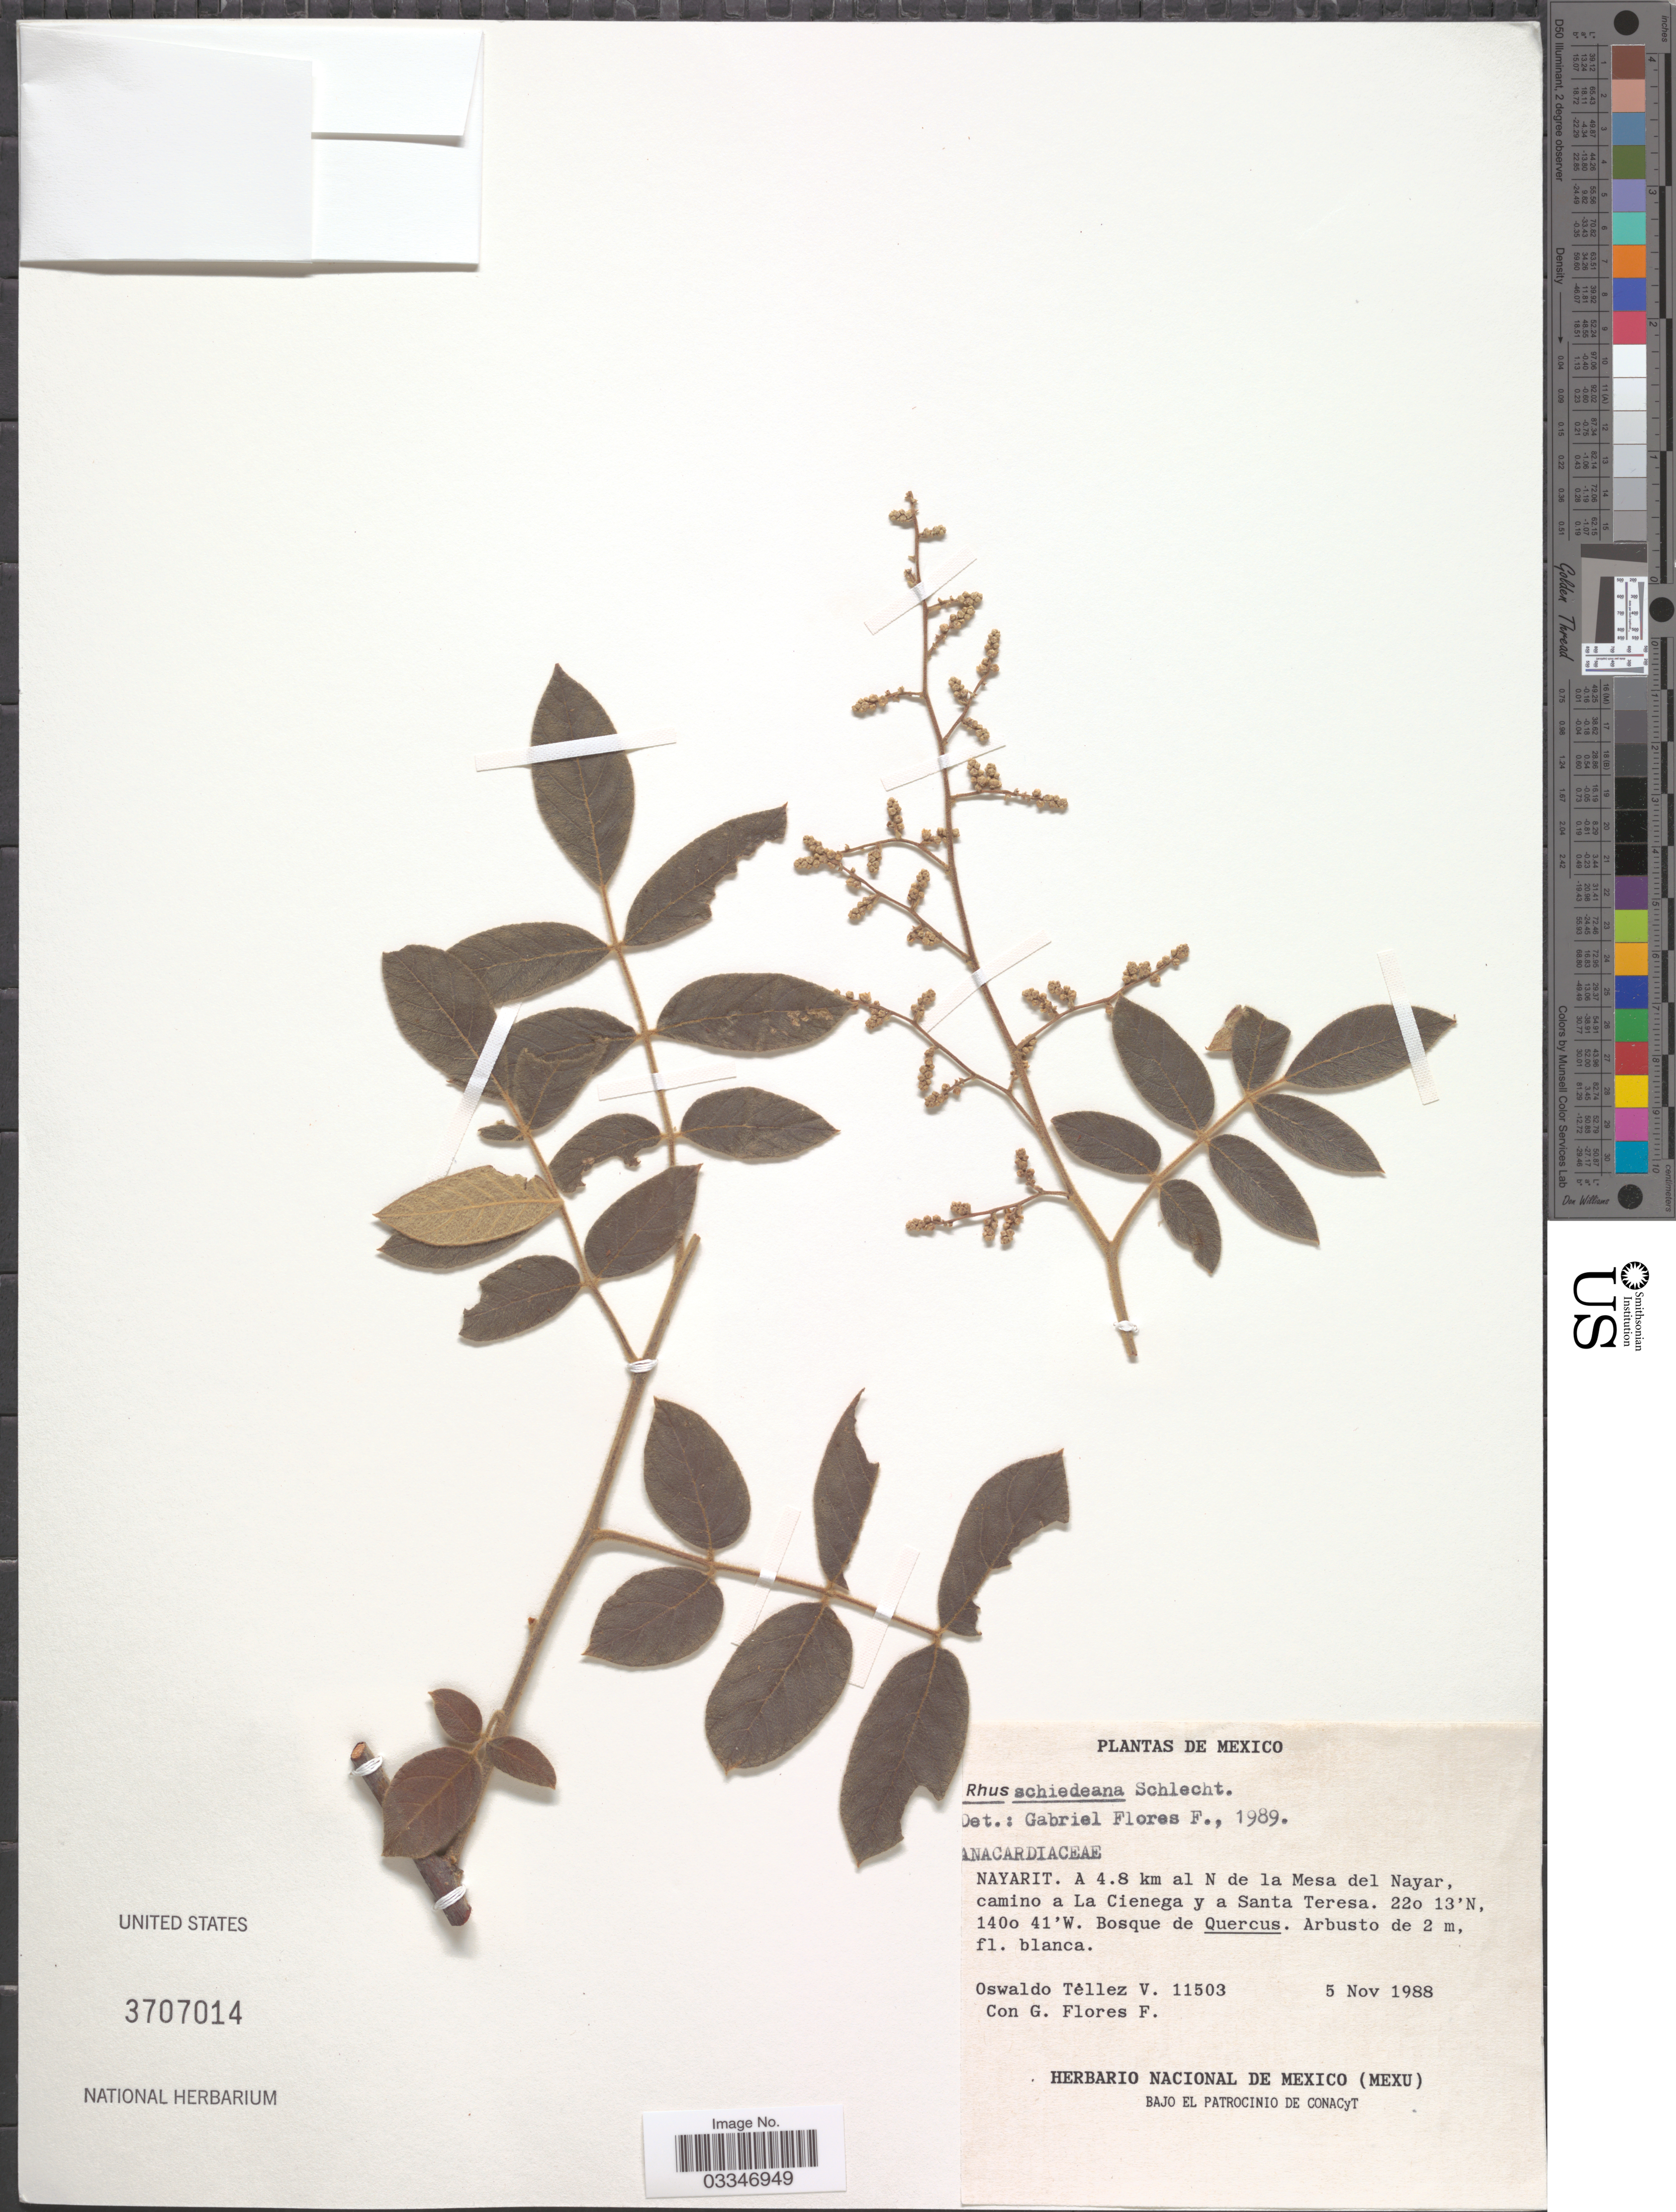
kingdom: Plantae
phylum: Tracheophyta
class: Magnoliopsida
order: Sapindales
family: Anacardiaceae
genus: Rhus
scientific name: Rhus schiedeana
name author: Schltdl.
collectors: O. Téllez V. & G. Flores F.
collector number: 11503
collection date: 1988-11-05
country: Mexico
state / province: Nayarit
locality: A 4.8 km al N de la Mesa del Nayar, camino a La Cienega y a Santa Teresa.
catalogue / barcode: US 3707014